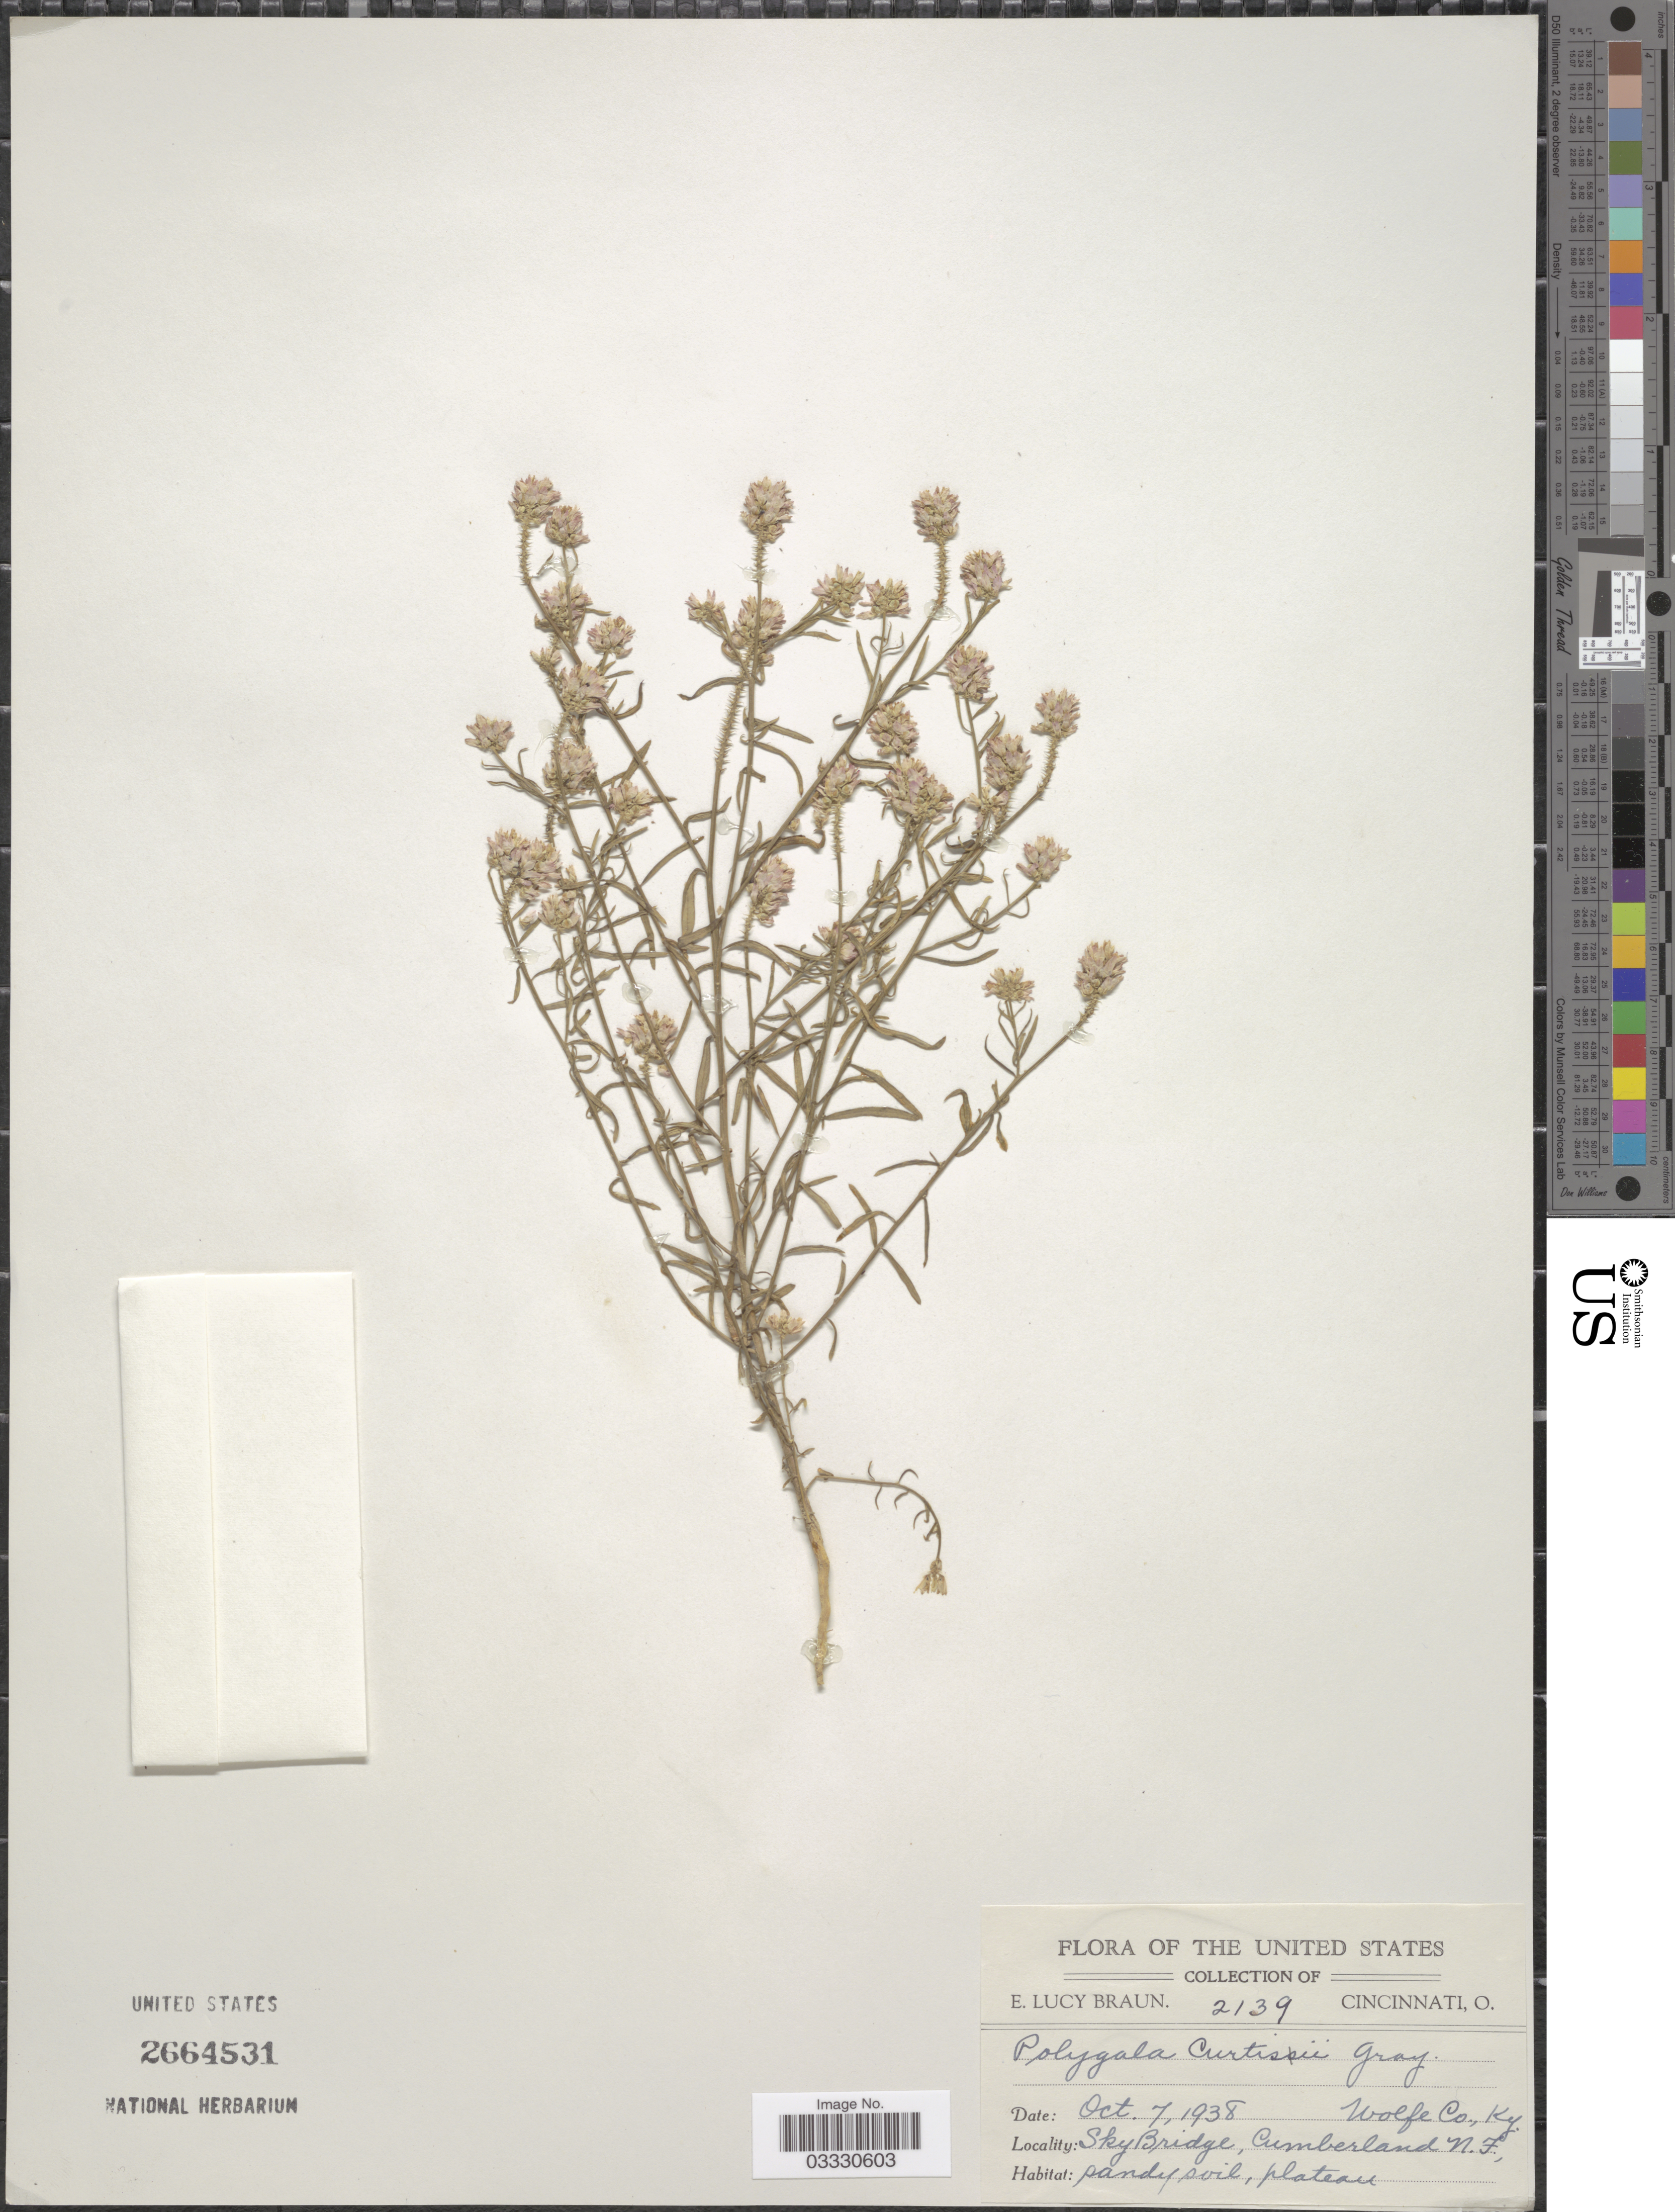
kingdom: Plantae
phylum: Tracheophyta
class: Magnoliopsida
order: Fabales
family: Polygalaceae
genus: Polygala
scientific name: Polygala curtissii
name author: A. Gray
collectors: E. L. Braun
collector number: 2139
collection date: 1938-10-07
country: United States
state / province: Kentucky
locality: Sky Bridge, Cumberland N. F., Wolfe Co.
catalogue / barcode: US 2664531